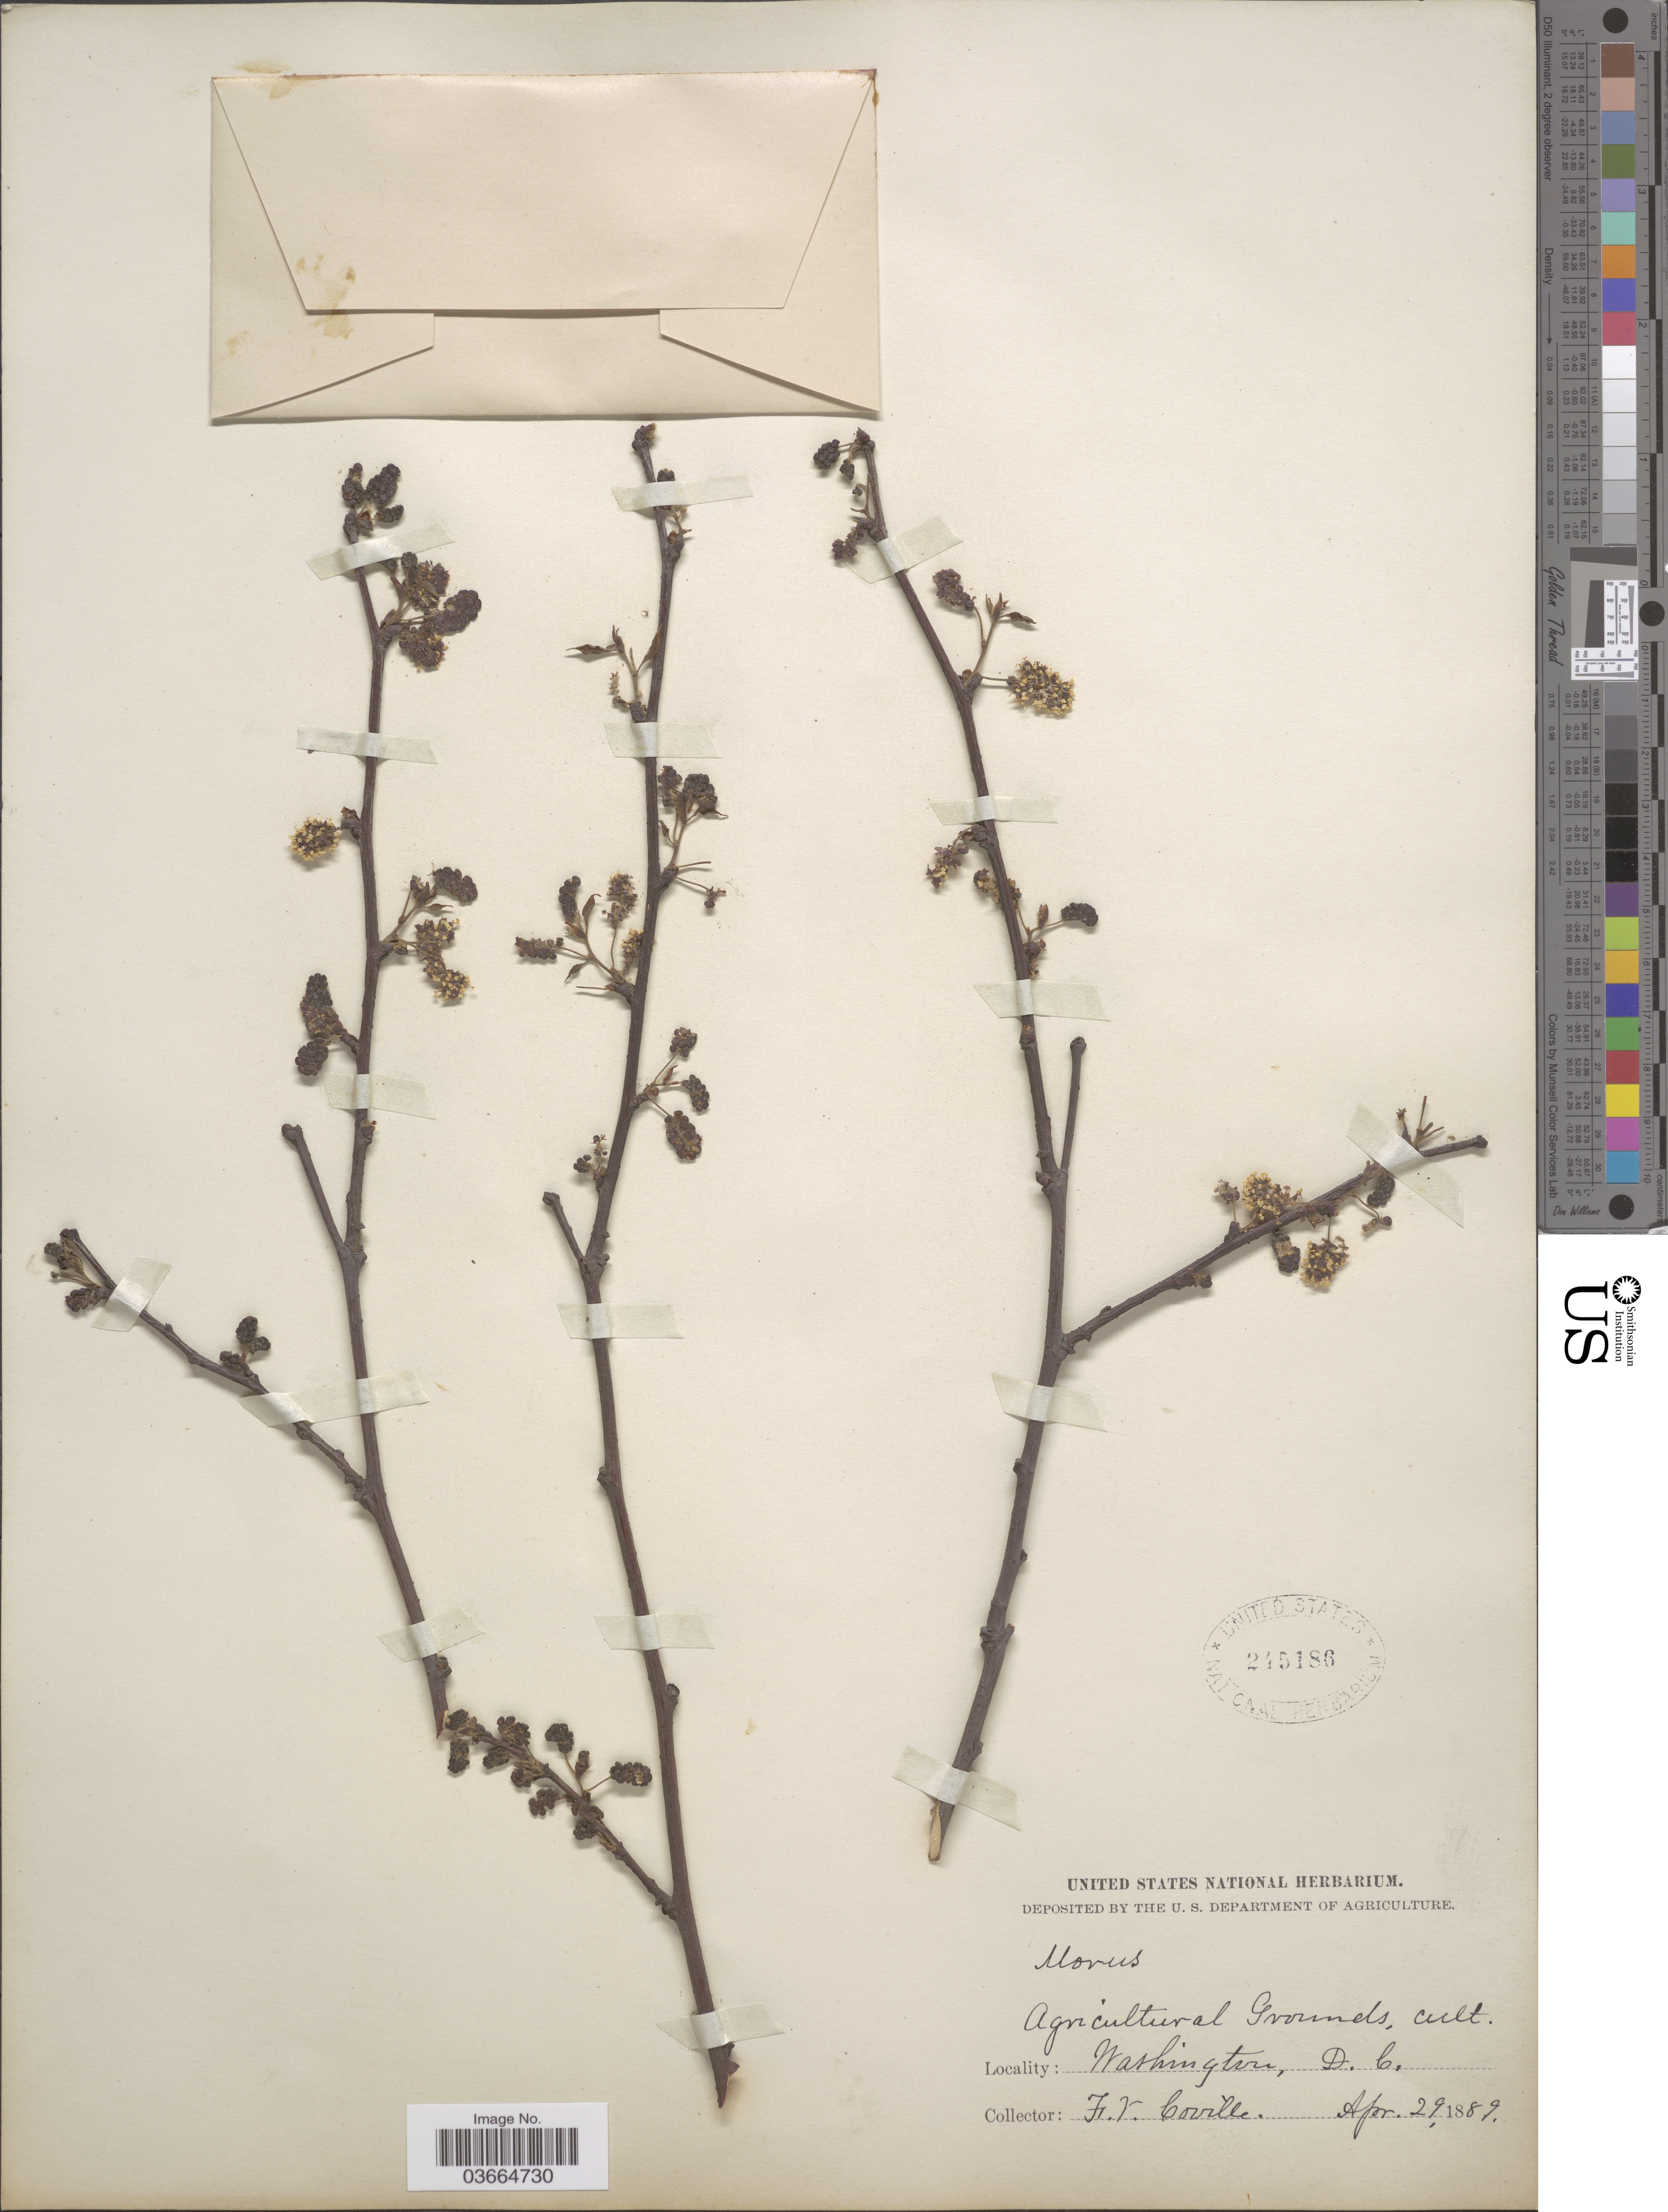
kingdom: Plantae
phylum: Tracheophyta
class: Magnoliopsida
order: Rosales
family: Moraceae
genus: Morus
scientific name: Morus sp.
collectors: F. V. Coville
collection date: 1889-04-29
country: United States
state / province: District of Columbia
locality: Agricultural Grounds. Washington, D.C.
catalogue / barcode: US 245186